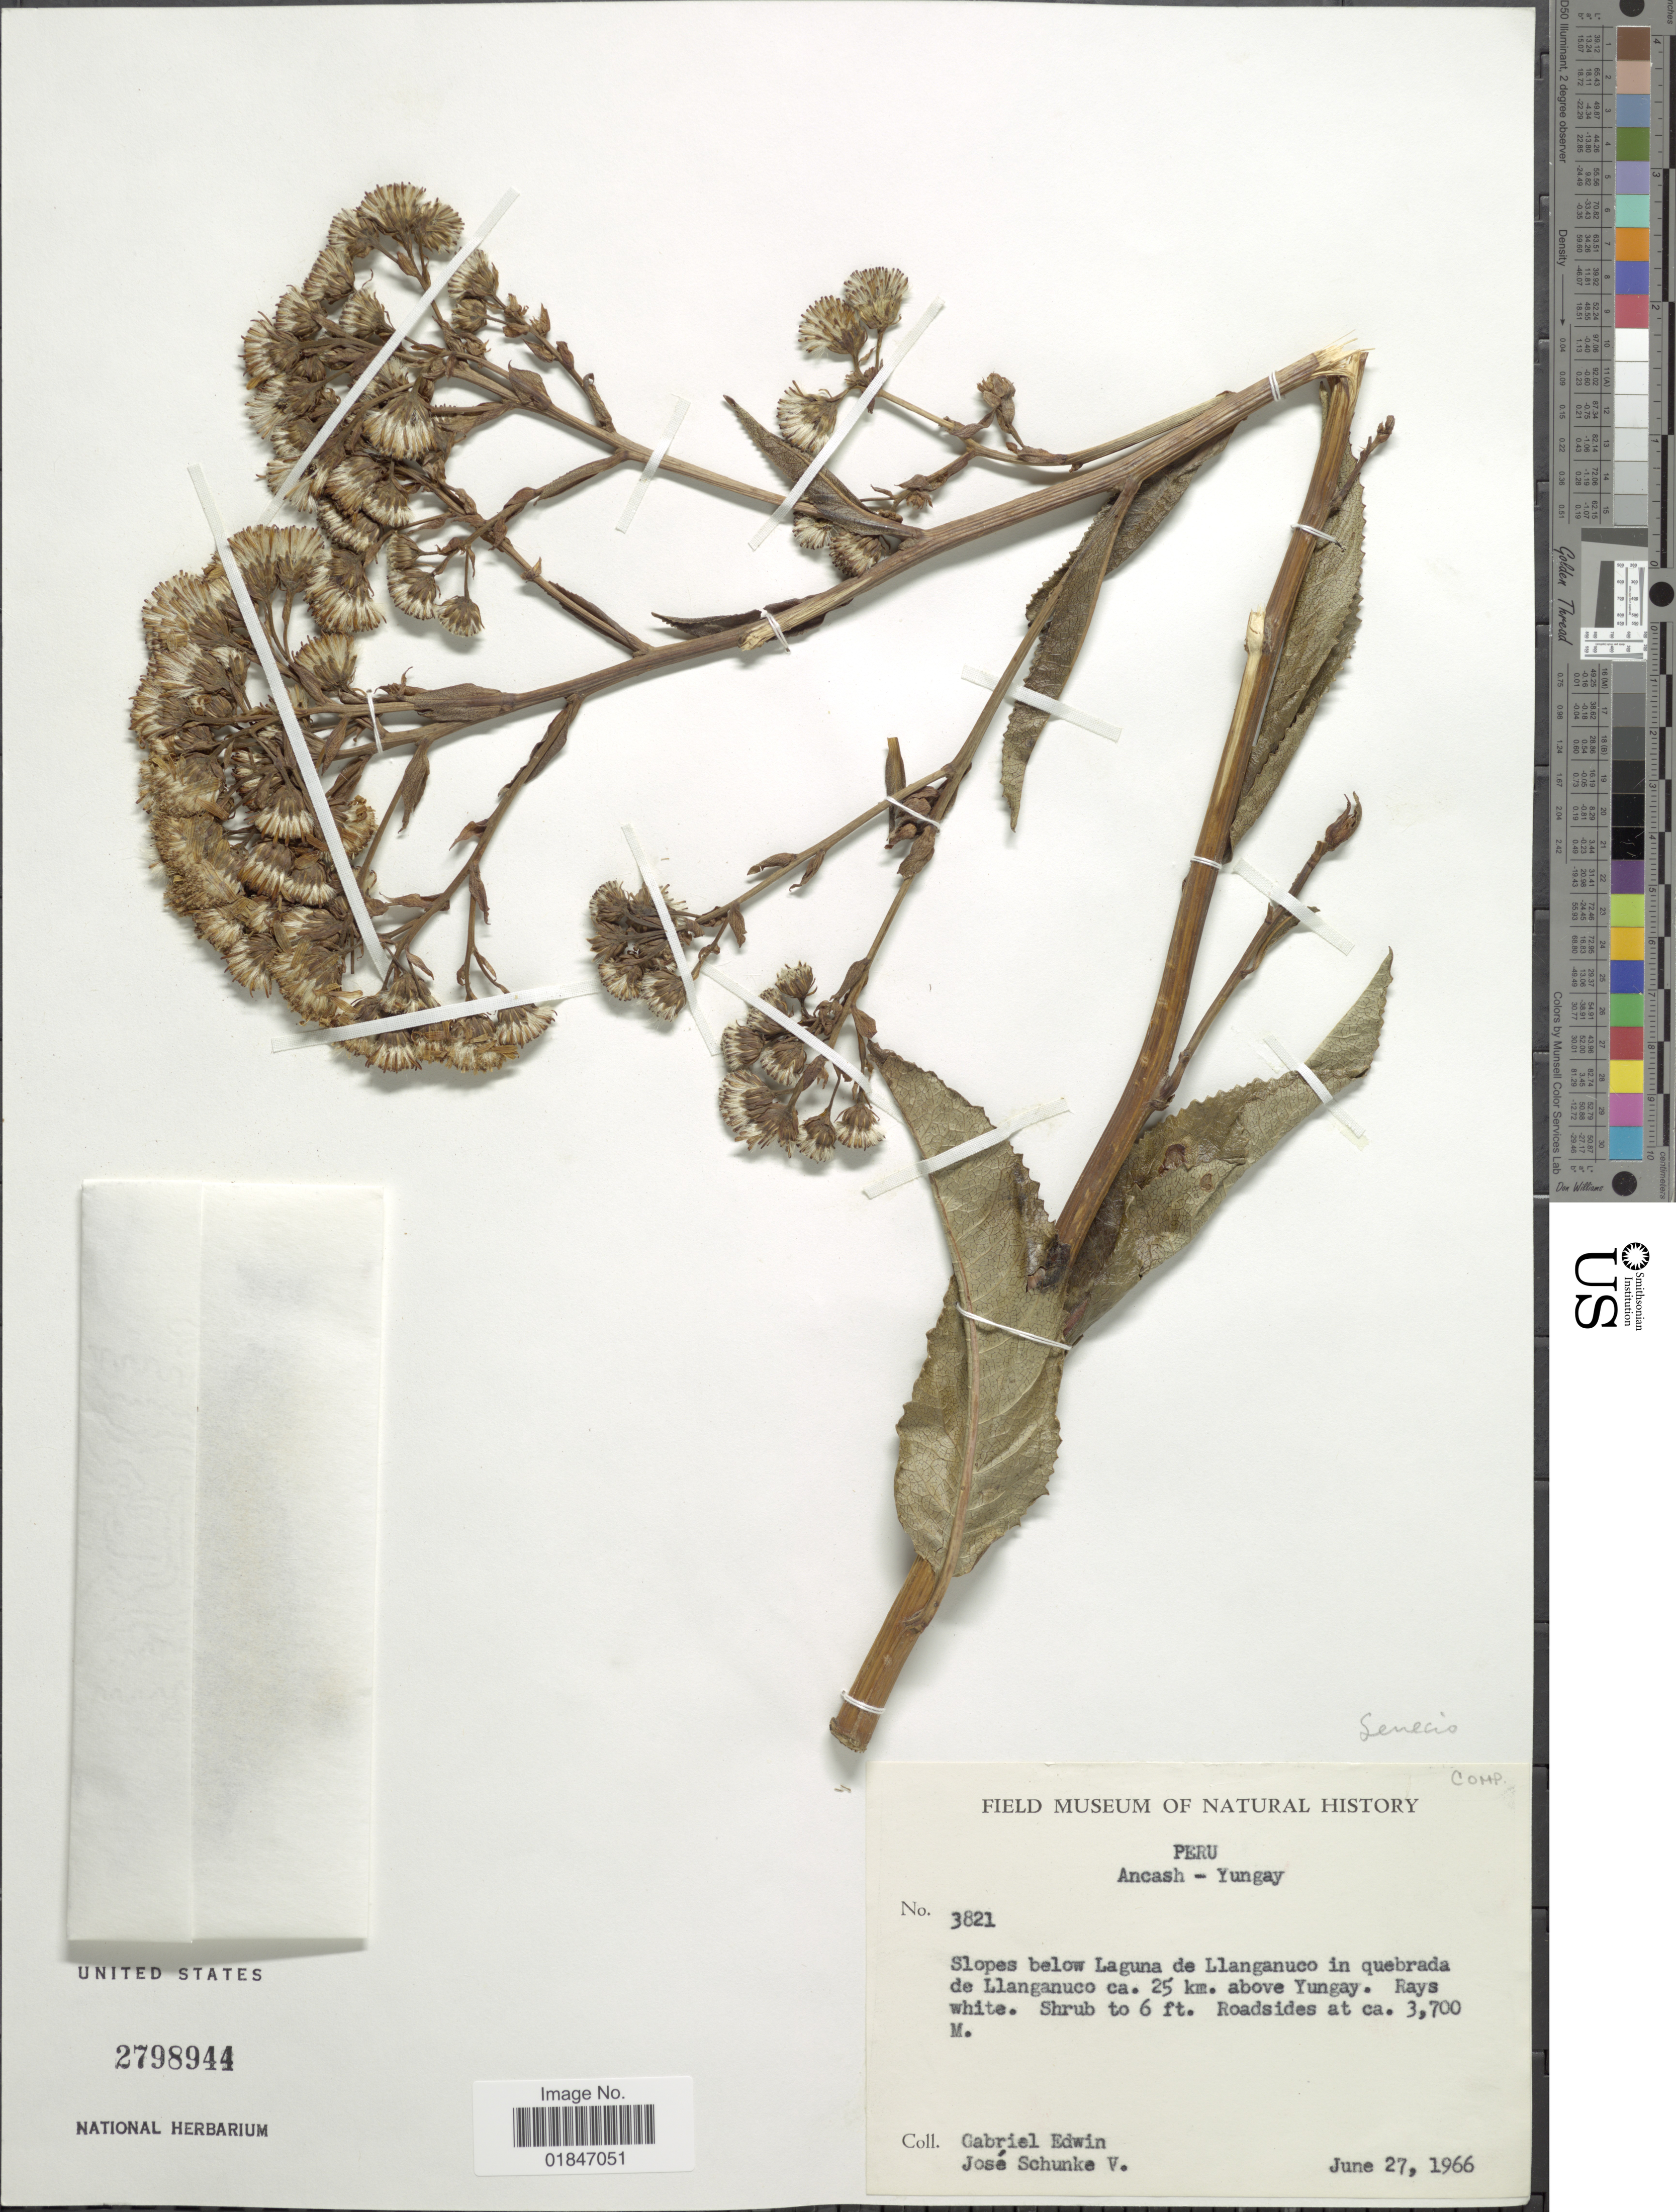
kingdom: Plantae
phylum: Tracheophyta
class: Magnoliopsida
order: Asterales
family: Asteraceae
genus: Dendrophorbium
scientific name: Dendrophorbium usgorense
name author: (Cuatrec.) C. Jeffrey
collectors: G. Edwin & J. Schunke Vigo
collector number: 3821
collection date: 1966-06-27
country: Peru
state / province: Ancash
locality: Peru, Ancash-Yungay. Slopes below Laguna de Llanganuco in quebrada de Llanganuco ca. 25 km. above Yungay.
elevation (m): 3700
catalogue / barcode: US 2798944